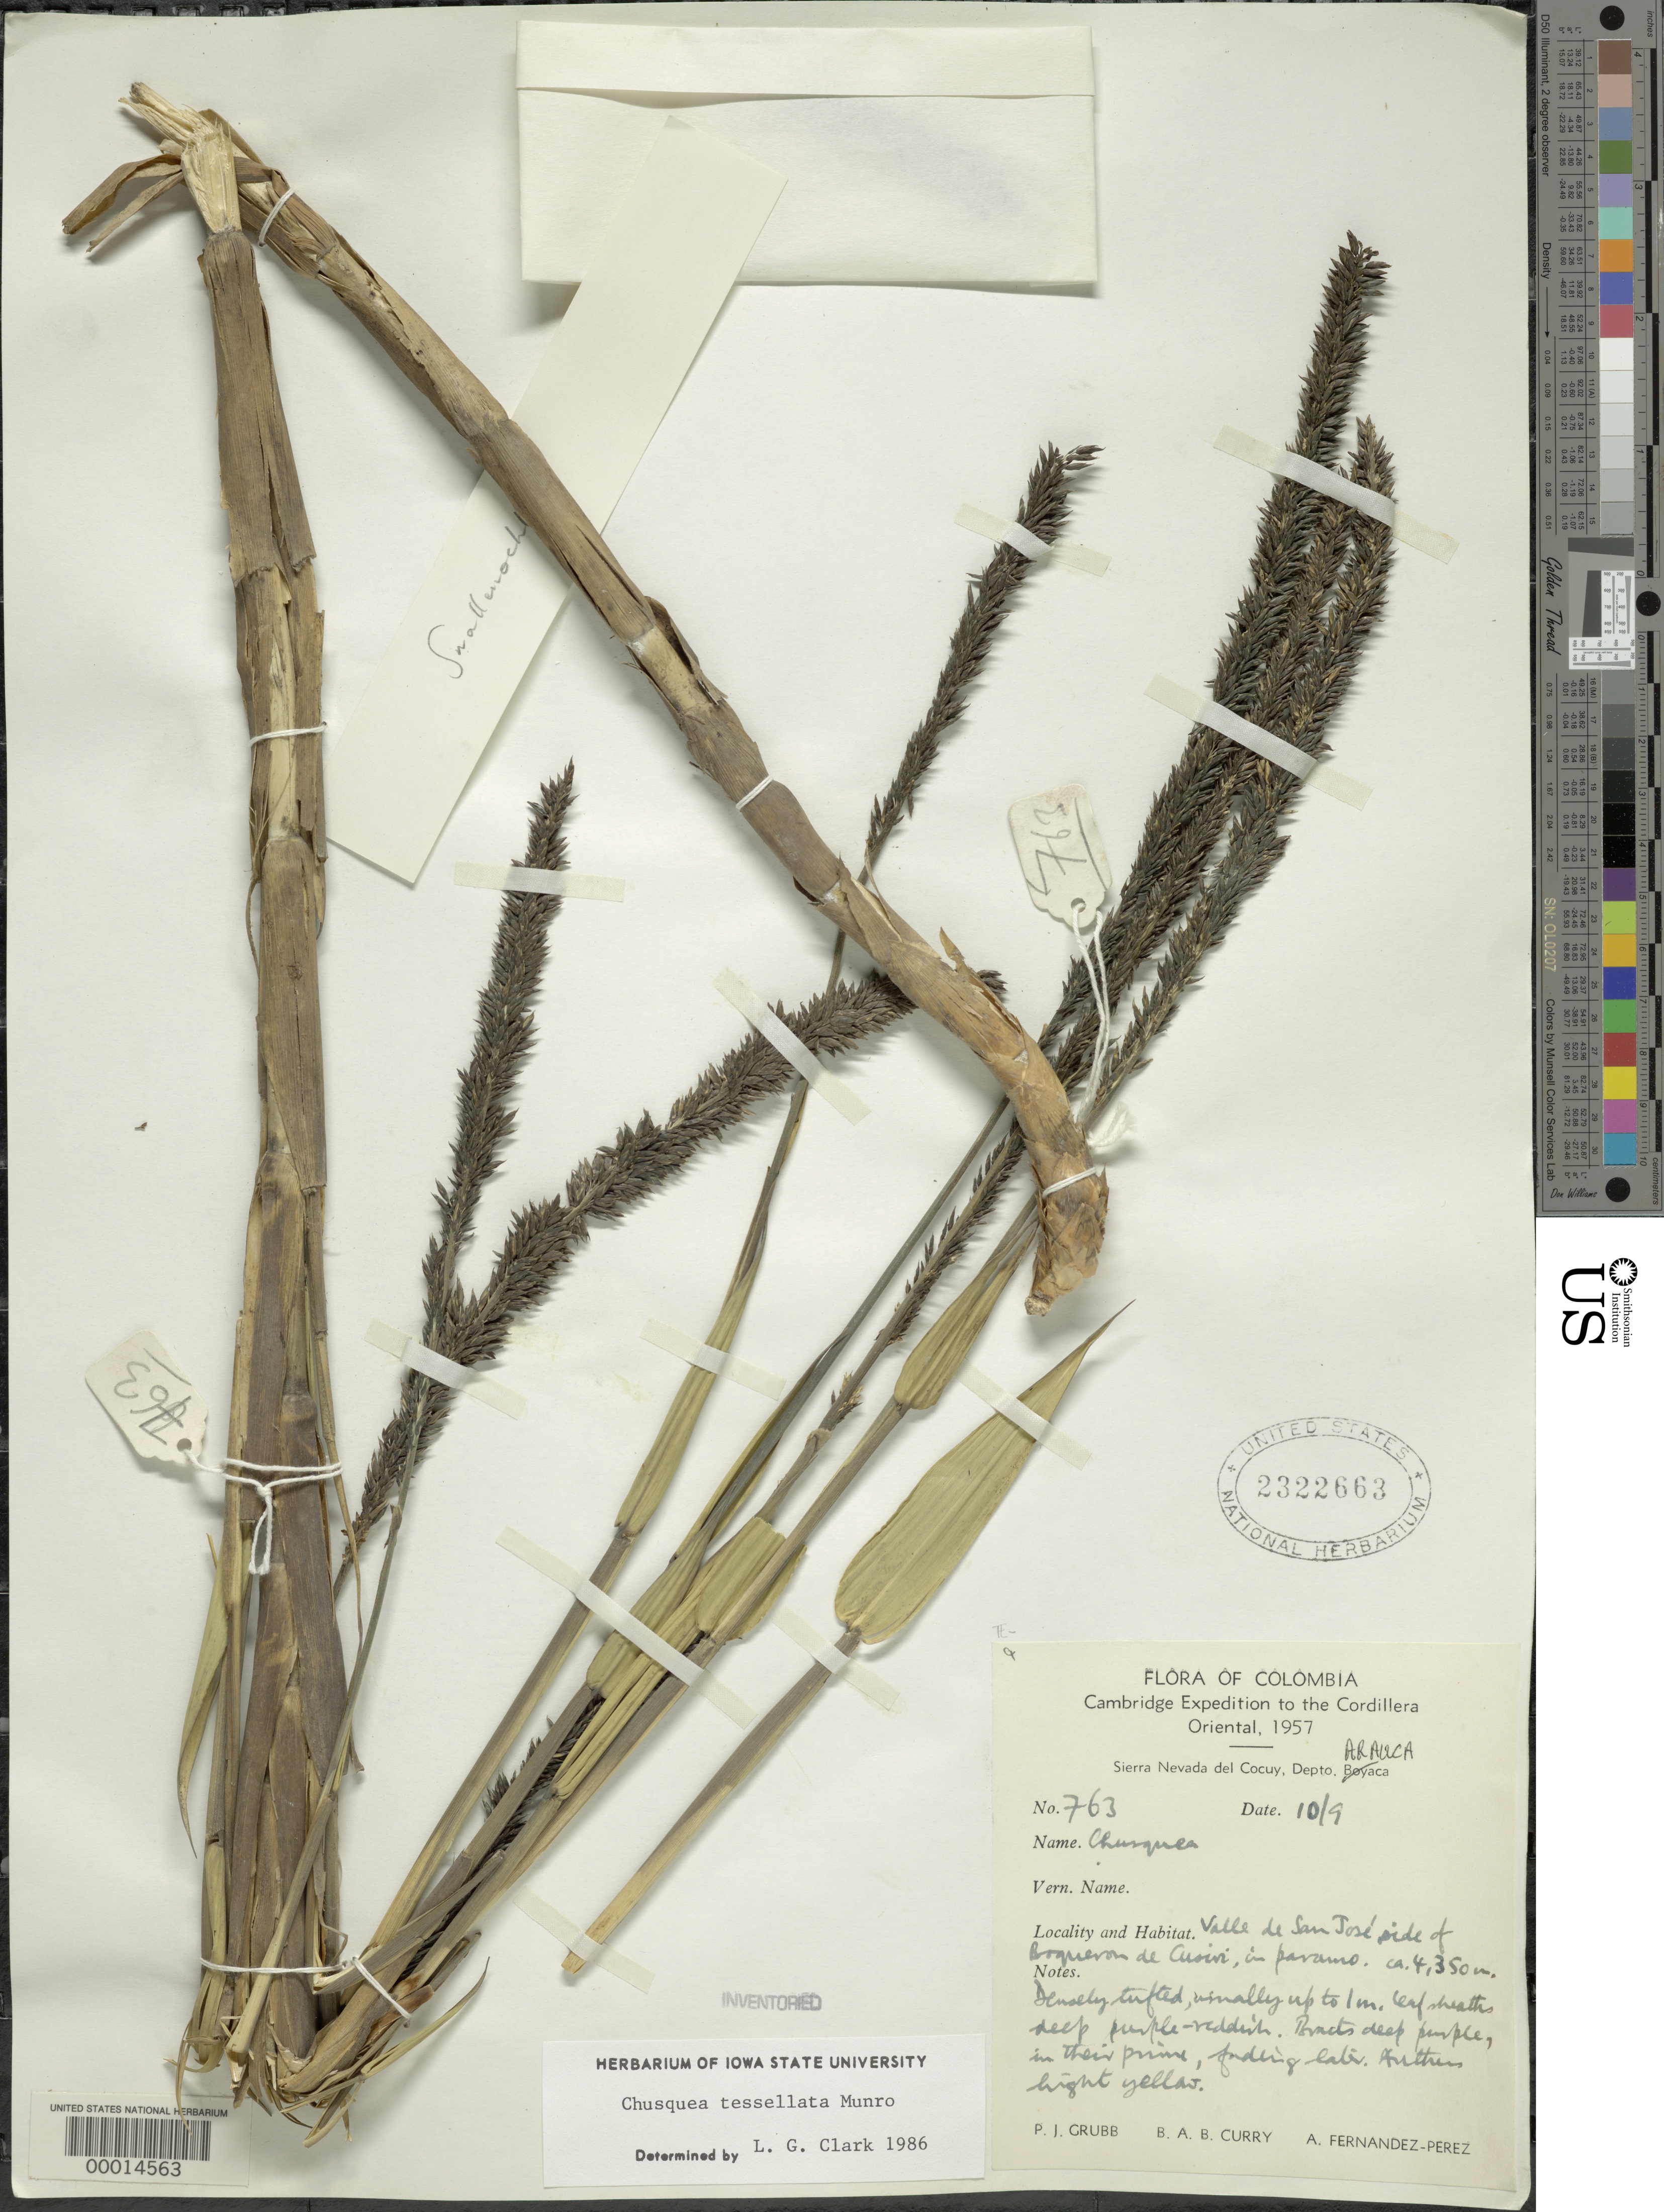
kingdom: Plantae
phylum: Tracheophyta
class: Liliopsida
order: Poales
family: Poaceae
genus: Chusquea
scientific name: Chusquea tessellata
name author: Munro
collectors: P. J. Grubb, B. Curry & A. Fernández-Pérez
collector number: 763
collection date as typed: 10 Sep 1957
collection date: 1957-09-10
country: Colombia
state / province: Arauca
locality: Sierra Nevada del Cocuy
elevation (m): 4350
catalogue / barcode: US 2322663